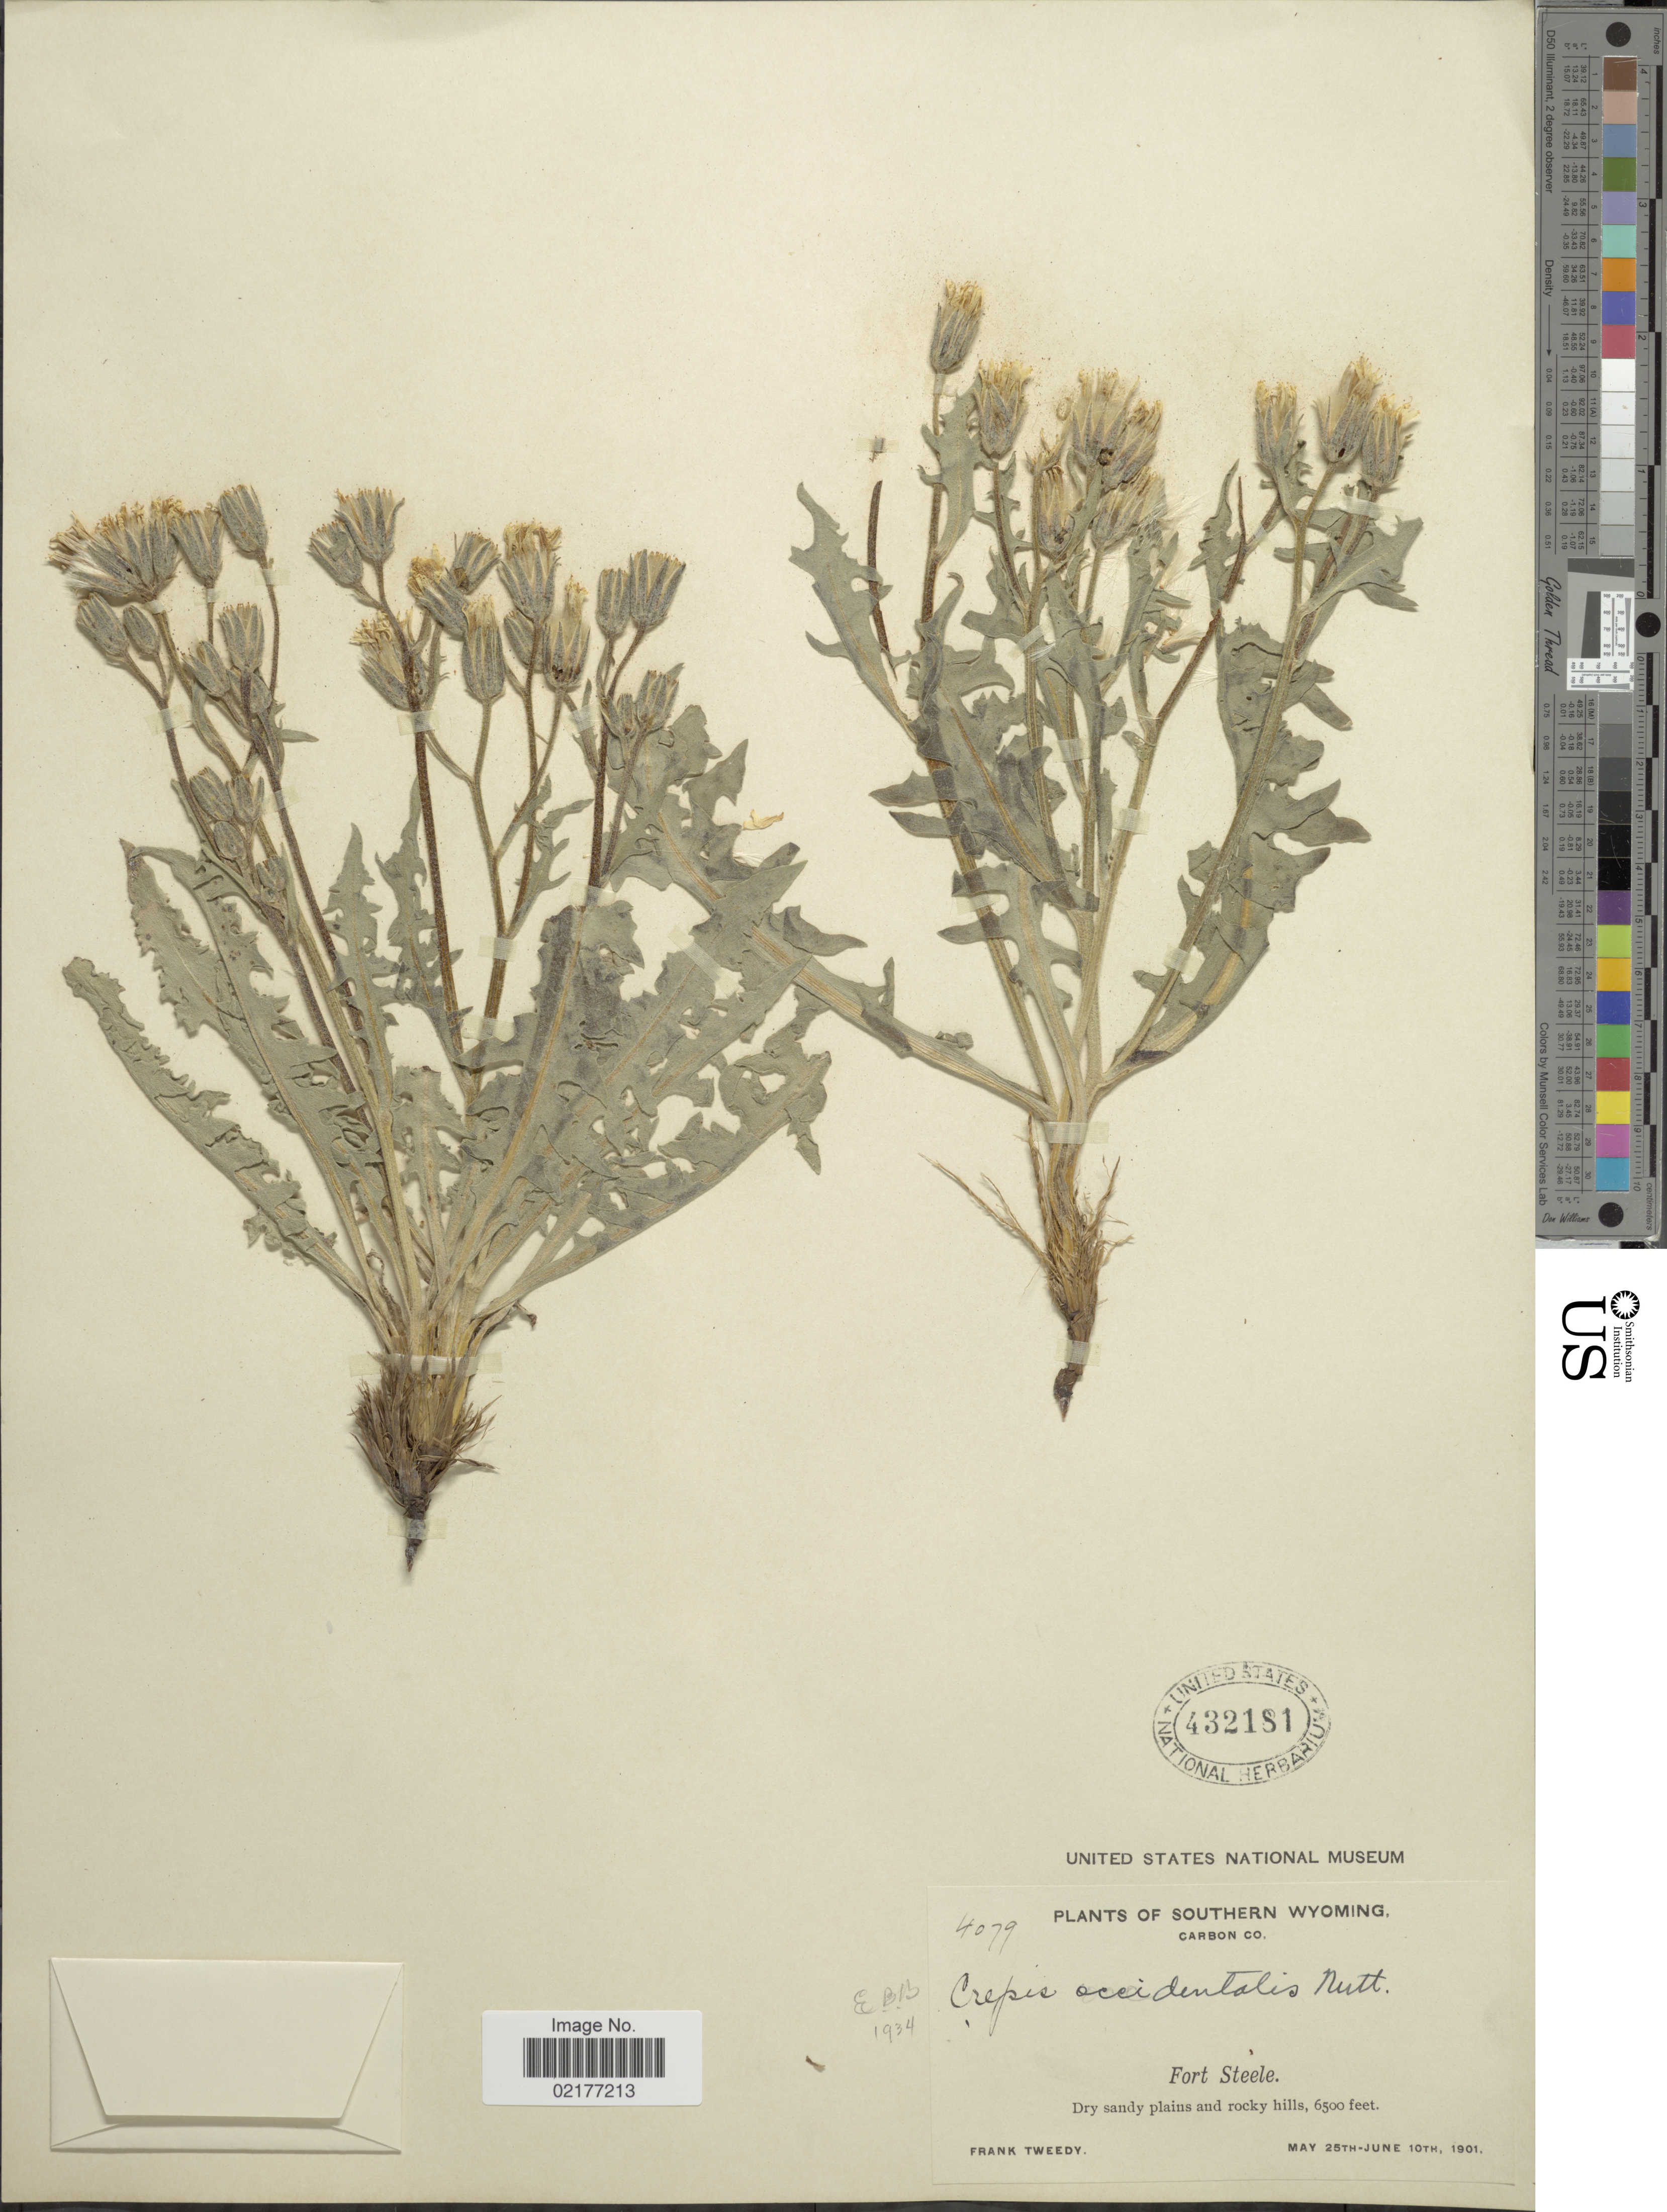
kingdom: Plantae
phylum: Tracheophyta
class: Magnoliopsida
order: Asterales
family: Asteraceae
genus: Crepis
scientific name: Crepis occidentalis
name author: Nutt.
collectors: F. Tweedy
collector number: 4079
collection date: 1901-05-25/1901-06-10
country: United States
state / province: Wyoming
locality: Southern Wyoming, Carbon Co., Fort Steele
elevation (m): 1981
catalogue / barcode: US 432181